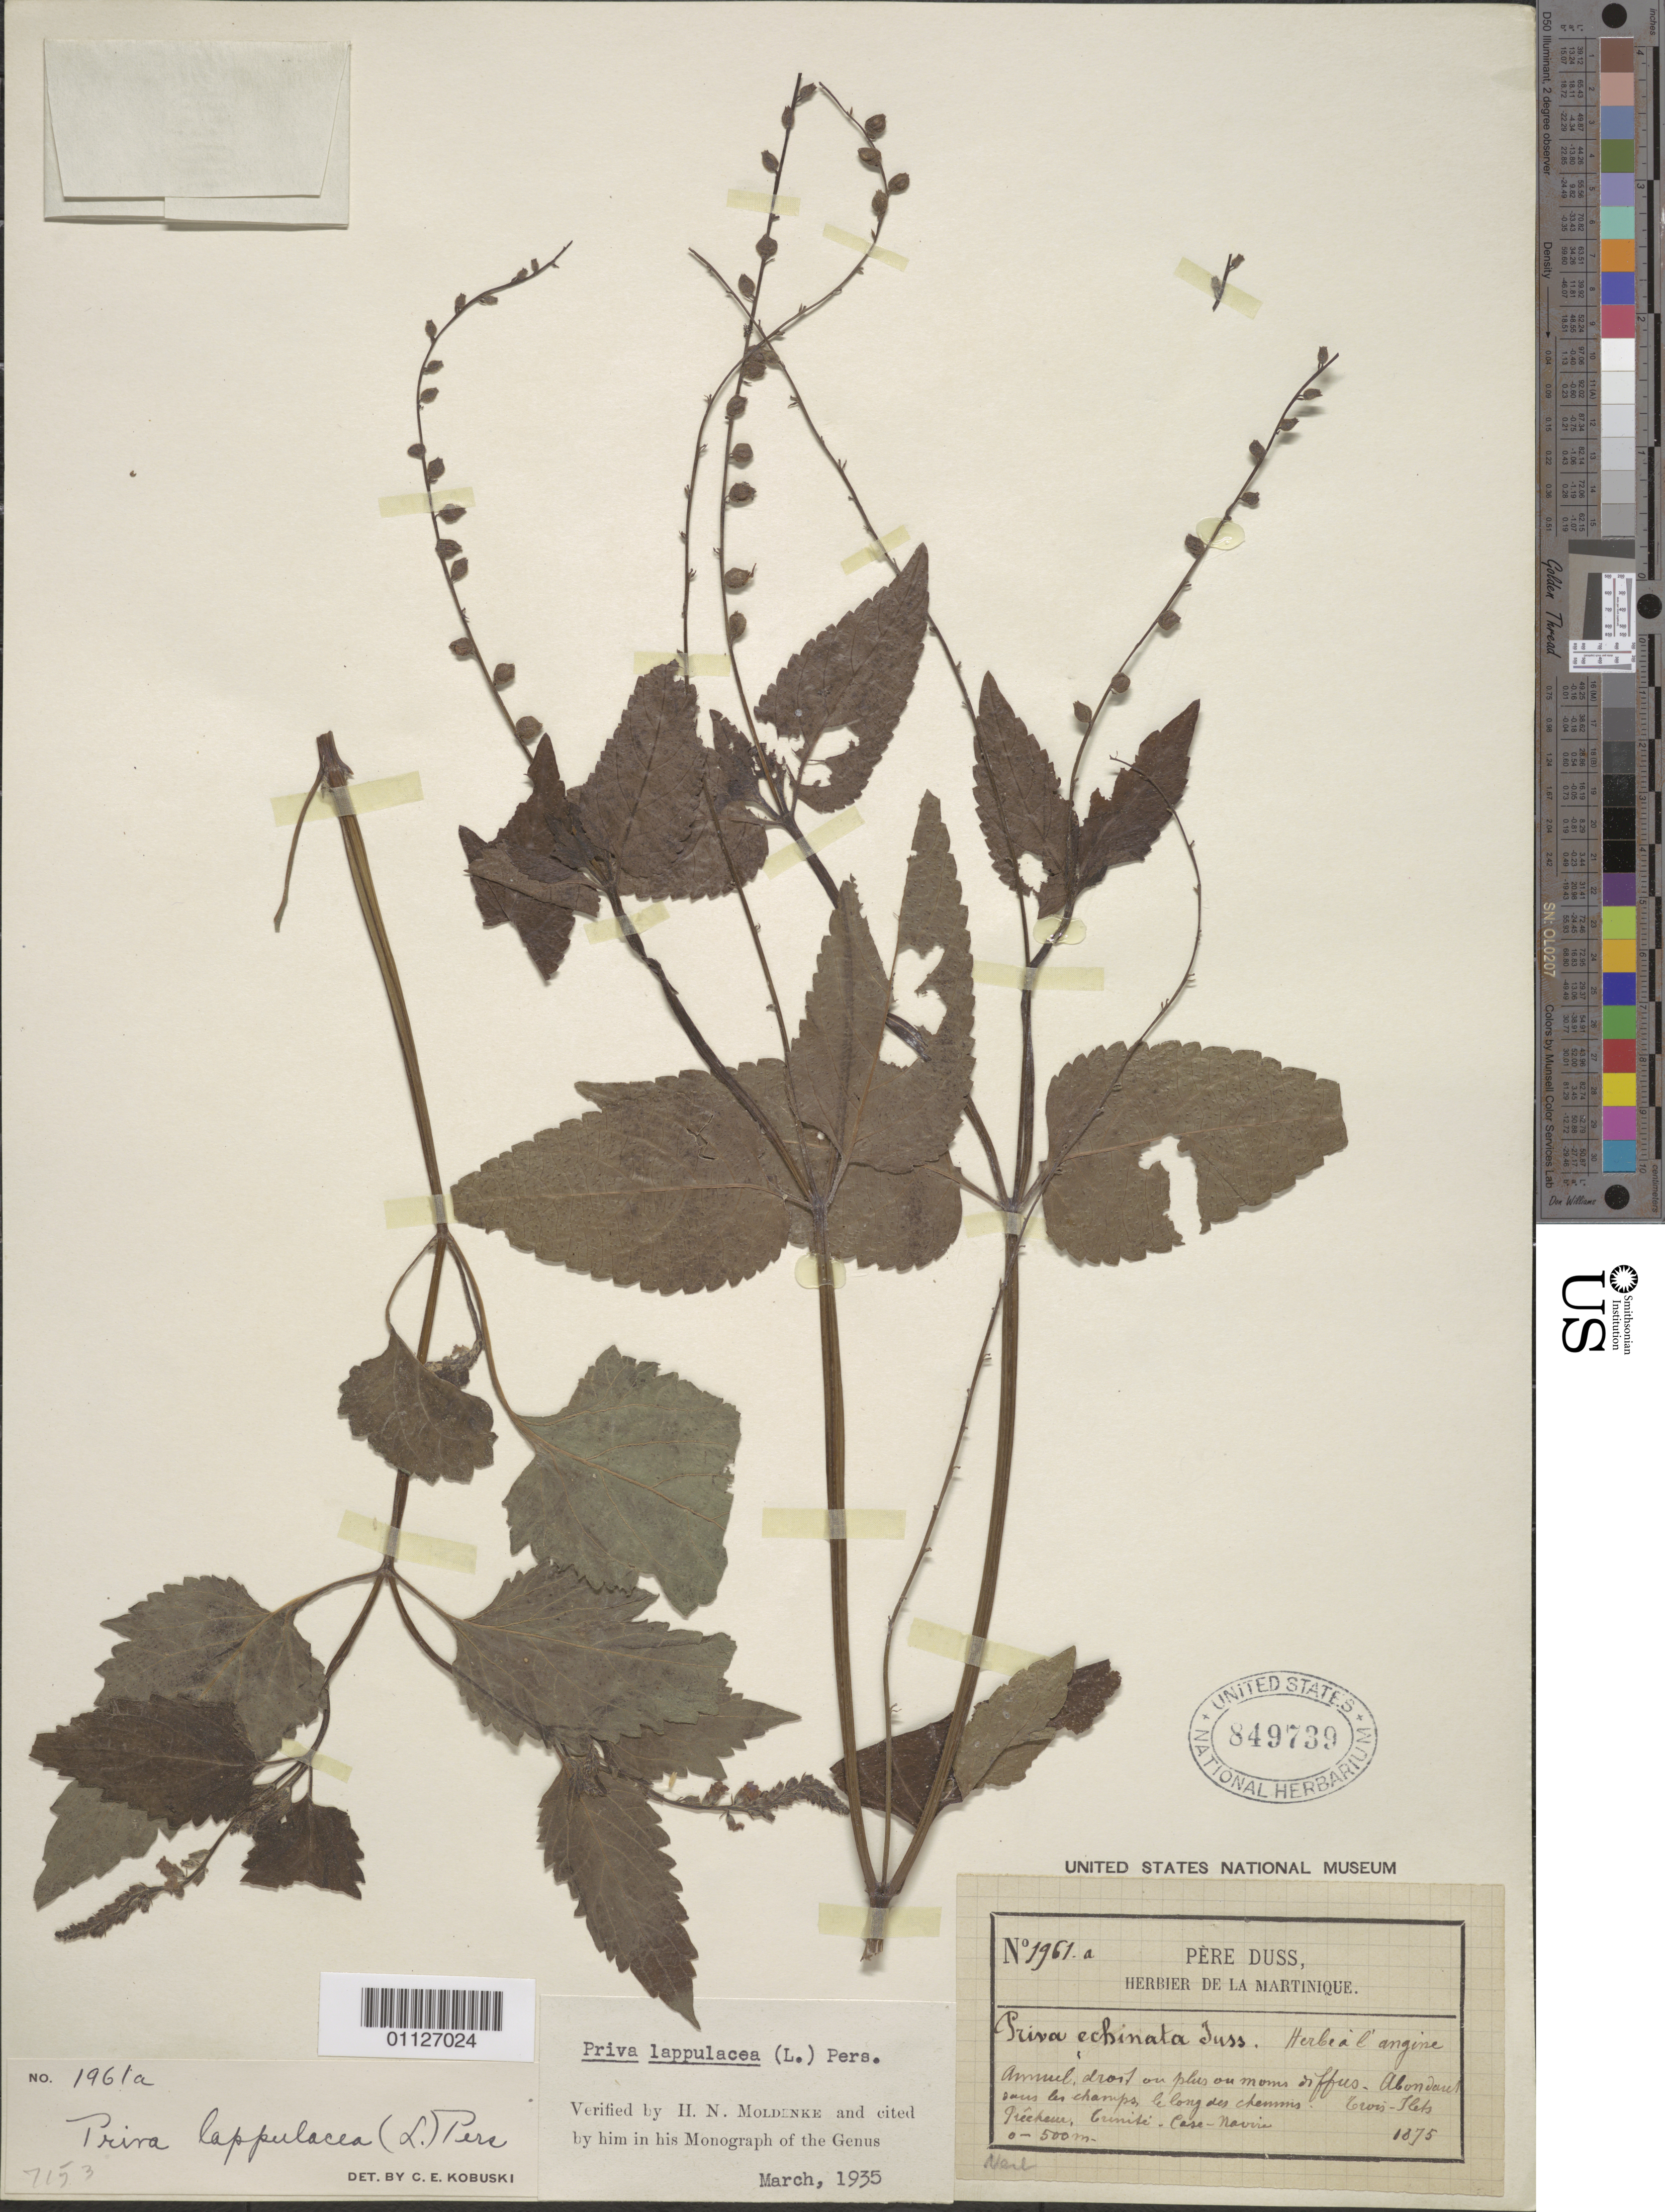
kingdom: Plantae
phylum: Tracheophyta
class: Magnoliopsida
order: Lamiales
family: Verbenaceae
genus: Priva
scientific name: Priva lappulacea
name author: (L.) Pers.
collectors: Herbier de la Martinique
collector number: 1961a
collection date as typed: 01 Jan 1875 to 31 Dec 1875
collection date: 1875-01-01/1875-12-31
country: Martinique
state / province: La Trinité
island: Martinique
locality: Prêcheur, Case-Navire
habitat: abondant dans les champs, le long des chemins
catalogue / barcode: US 849739